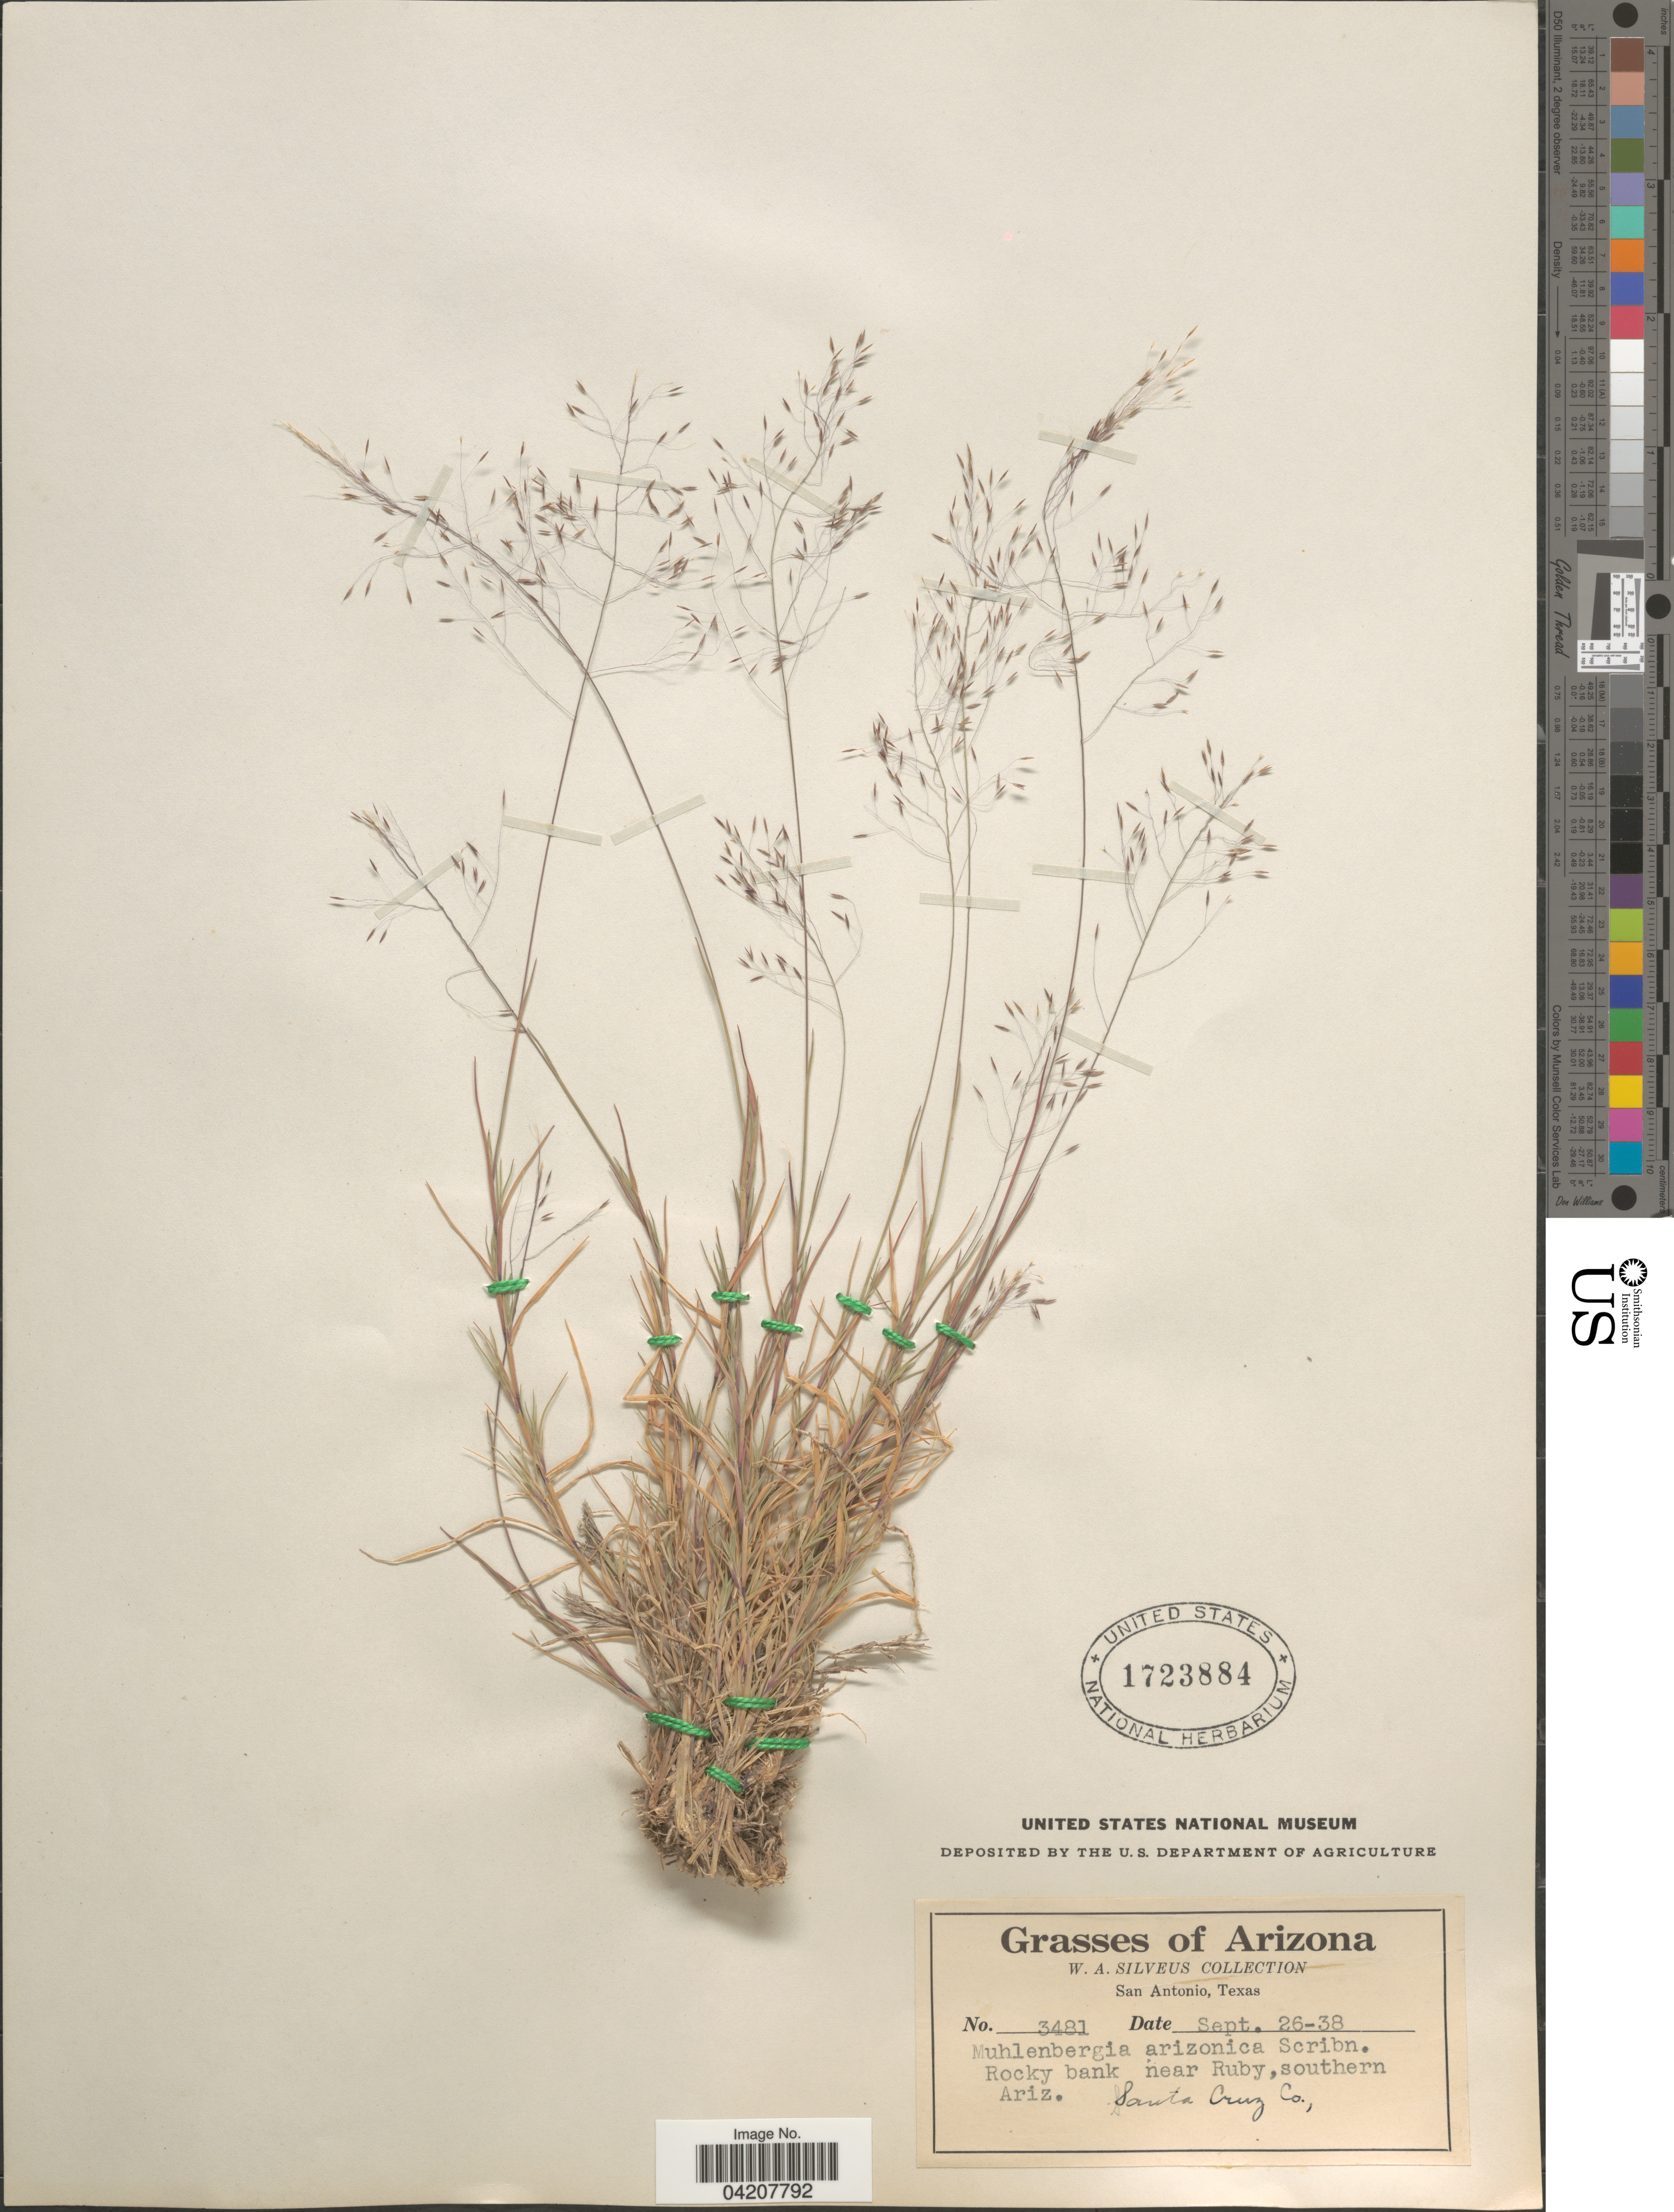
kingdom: Plantae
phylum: Tracheophyta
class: Liliopsida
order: Poales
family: Poaceae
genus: Muhlenbergia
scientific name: Muhlenbergia arizonica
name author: Scribn.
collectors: W. Silveus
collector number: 3481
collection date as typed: Transcribed d/m/y: 26/9/38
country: United States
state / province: Arizona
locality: Rocky bank near Ruby, southern Ariz. Santa Cruz Co.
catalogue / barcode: US 1723884